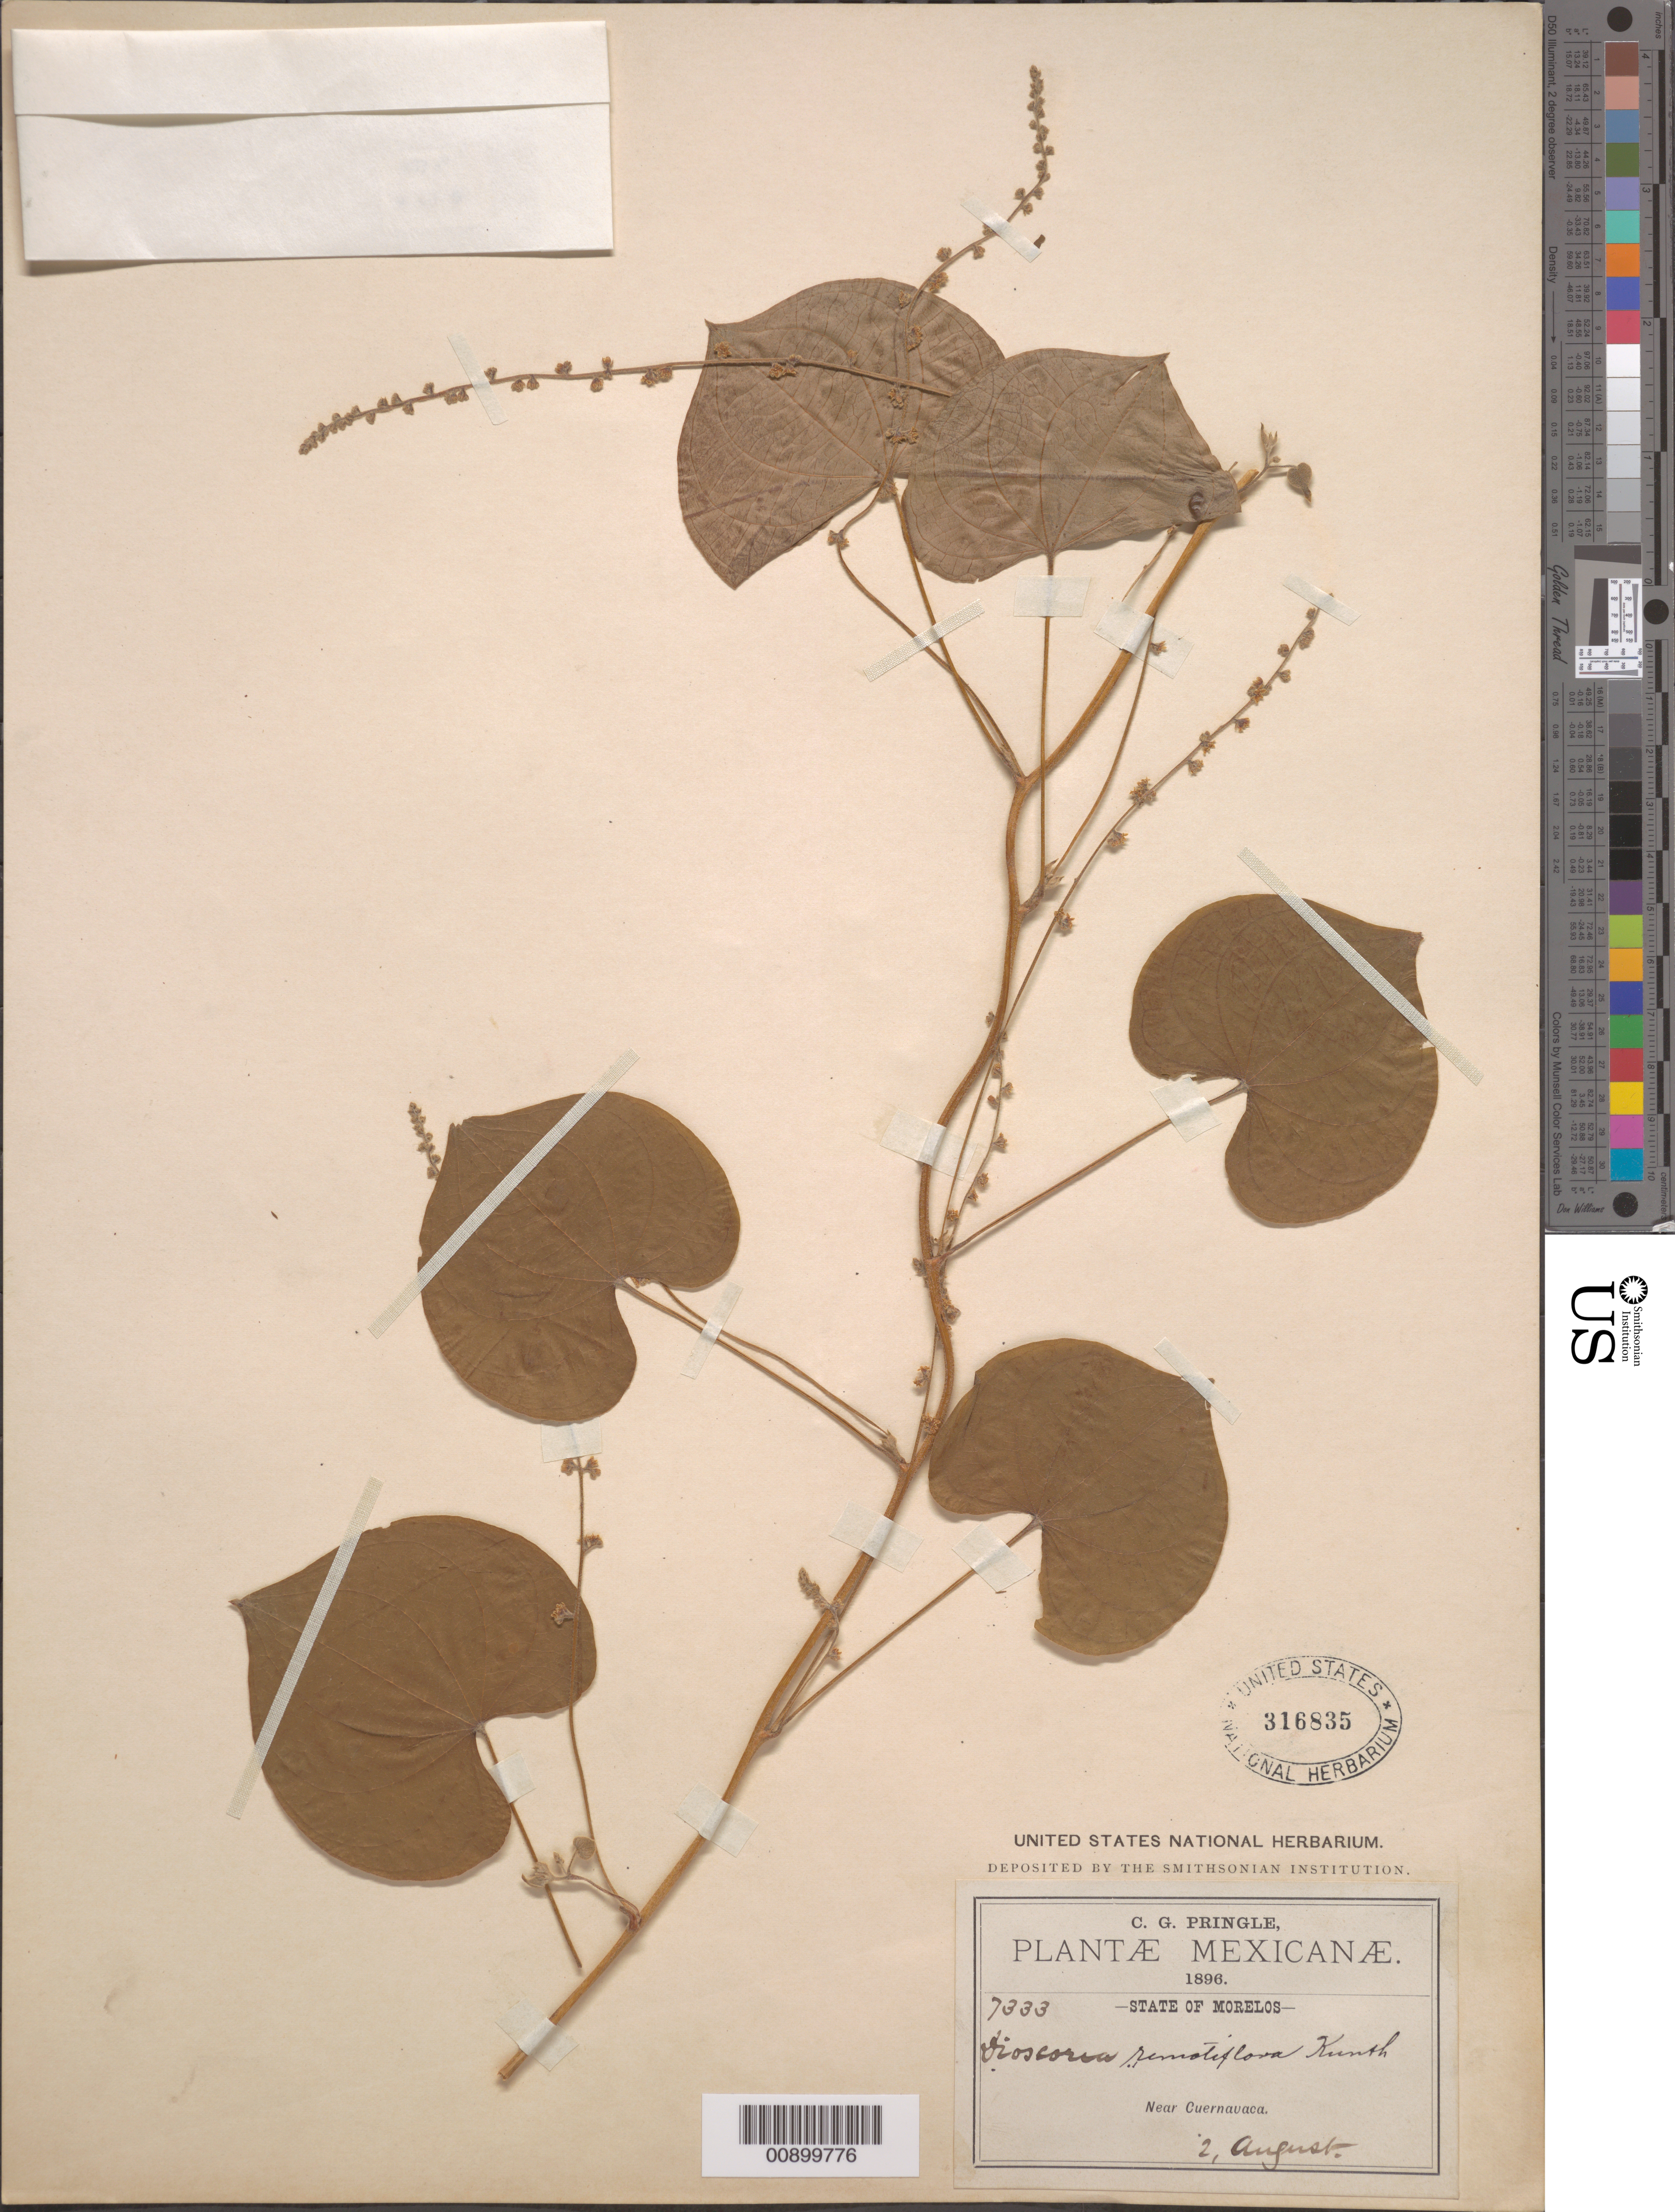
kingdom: Plantae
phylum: Tracheophyta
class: Liliopsida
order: Dioscoreales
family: Dioscoreaceae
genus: Dioscorea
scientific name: Dioscorea remotiflora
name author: Kunth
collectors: C. G. Pringle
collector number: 7333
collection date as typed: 02 Aug 1896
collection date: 1896-08-02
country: Mexico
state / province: Morelos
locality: Near Cuernavaca, Morelos.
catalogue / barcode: US 316835